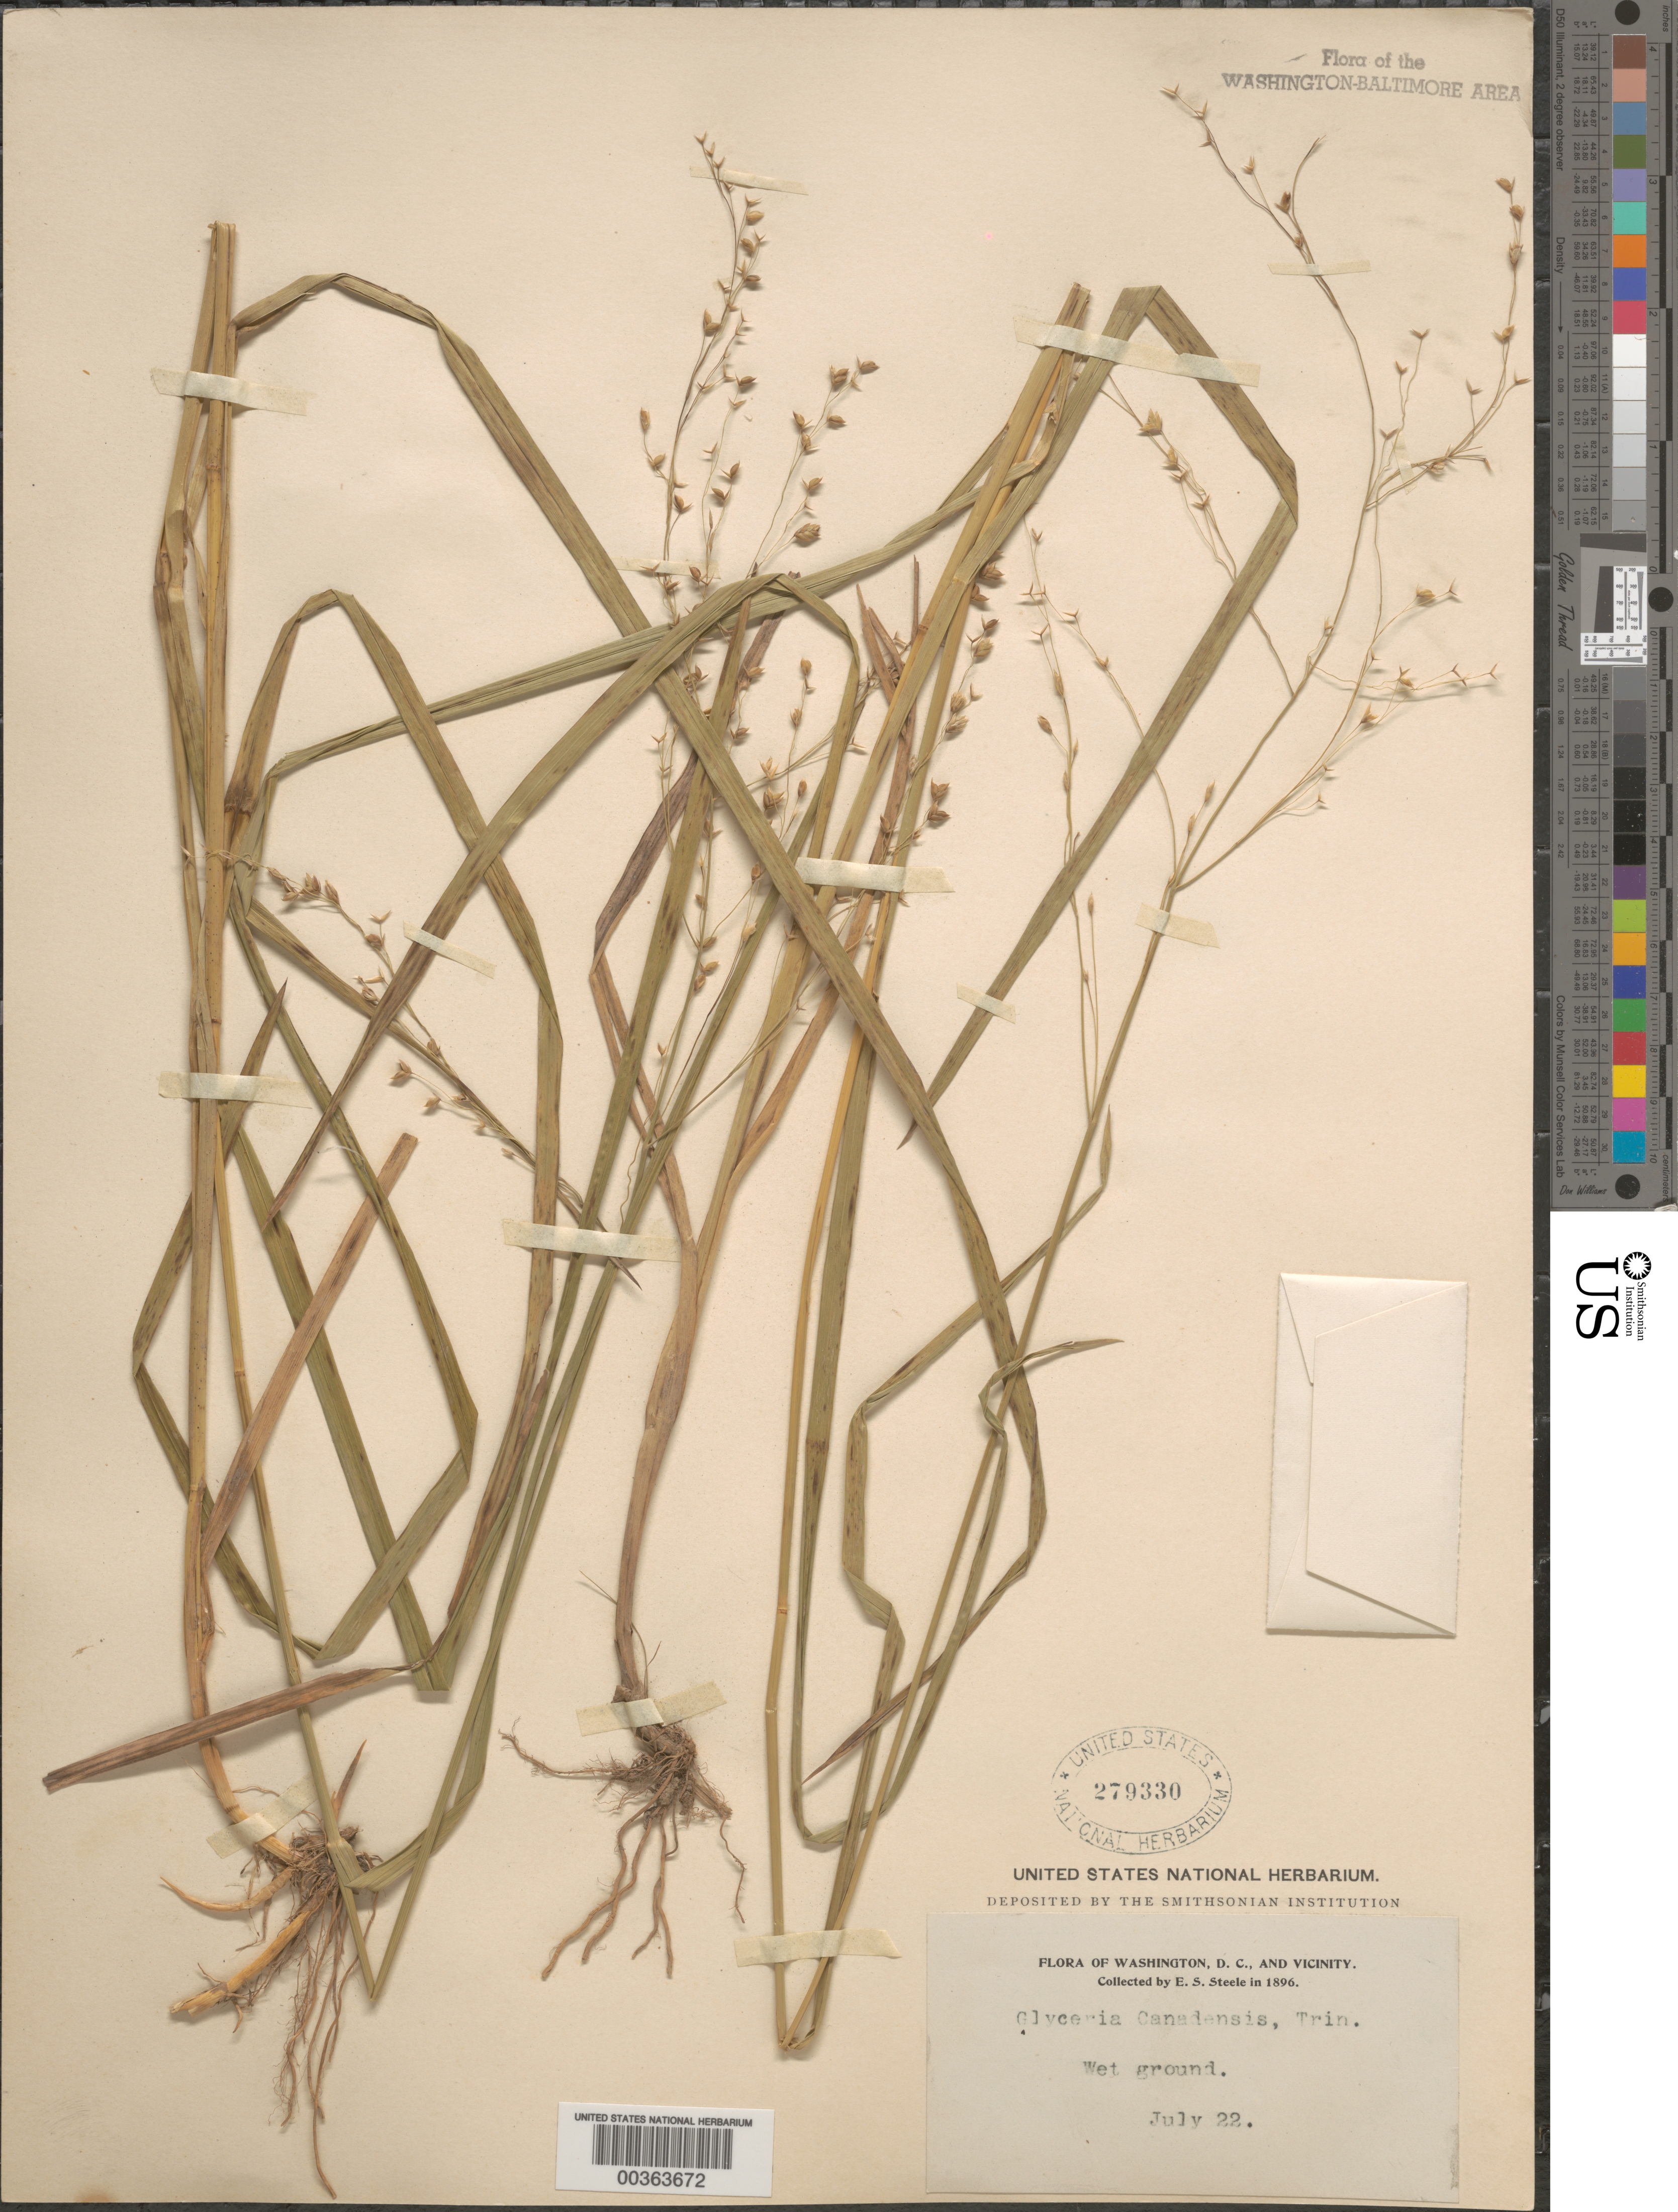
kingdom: Plantae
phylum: Tracheophyta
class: Liliopsida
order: Poales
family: Poaceae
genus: Glyceria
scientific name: Glyceria canadensis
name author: (Michx.) Trin.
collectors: E. Steele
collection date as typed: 22 Jul 1896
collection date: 1896-07-22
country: United States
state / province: District of Columbia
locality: Washington DC area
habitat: Wet ground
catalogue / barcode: US 279330